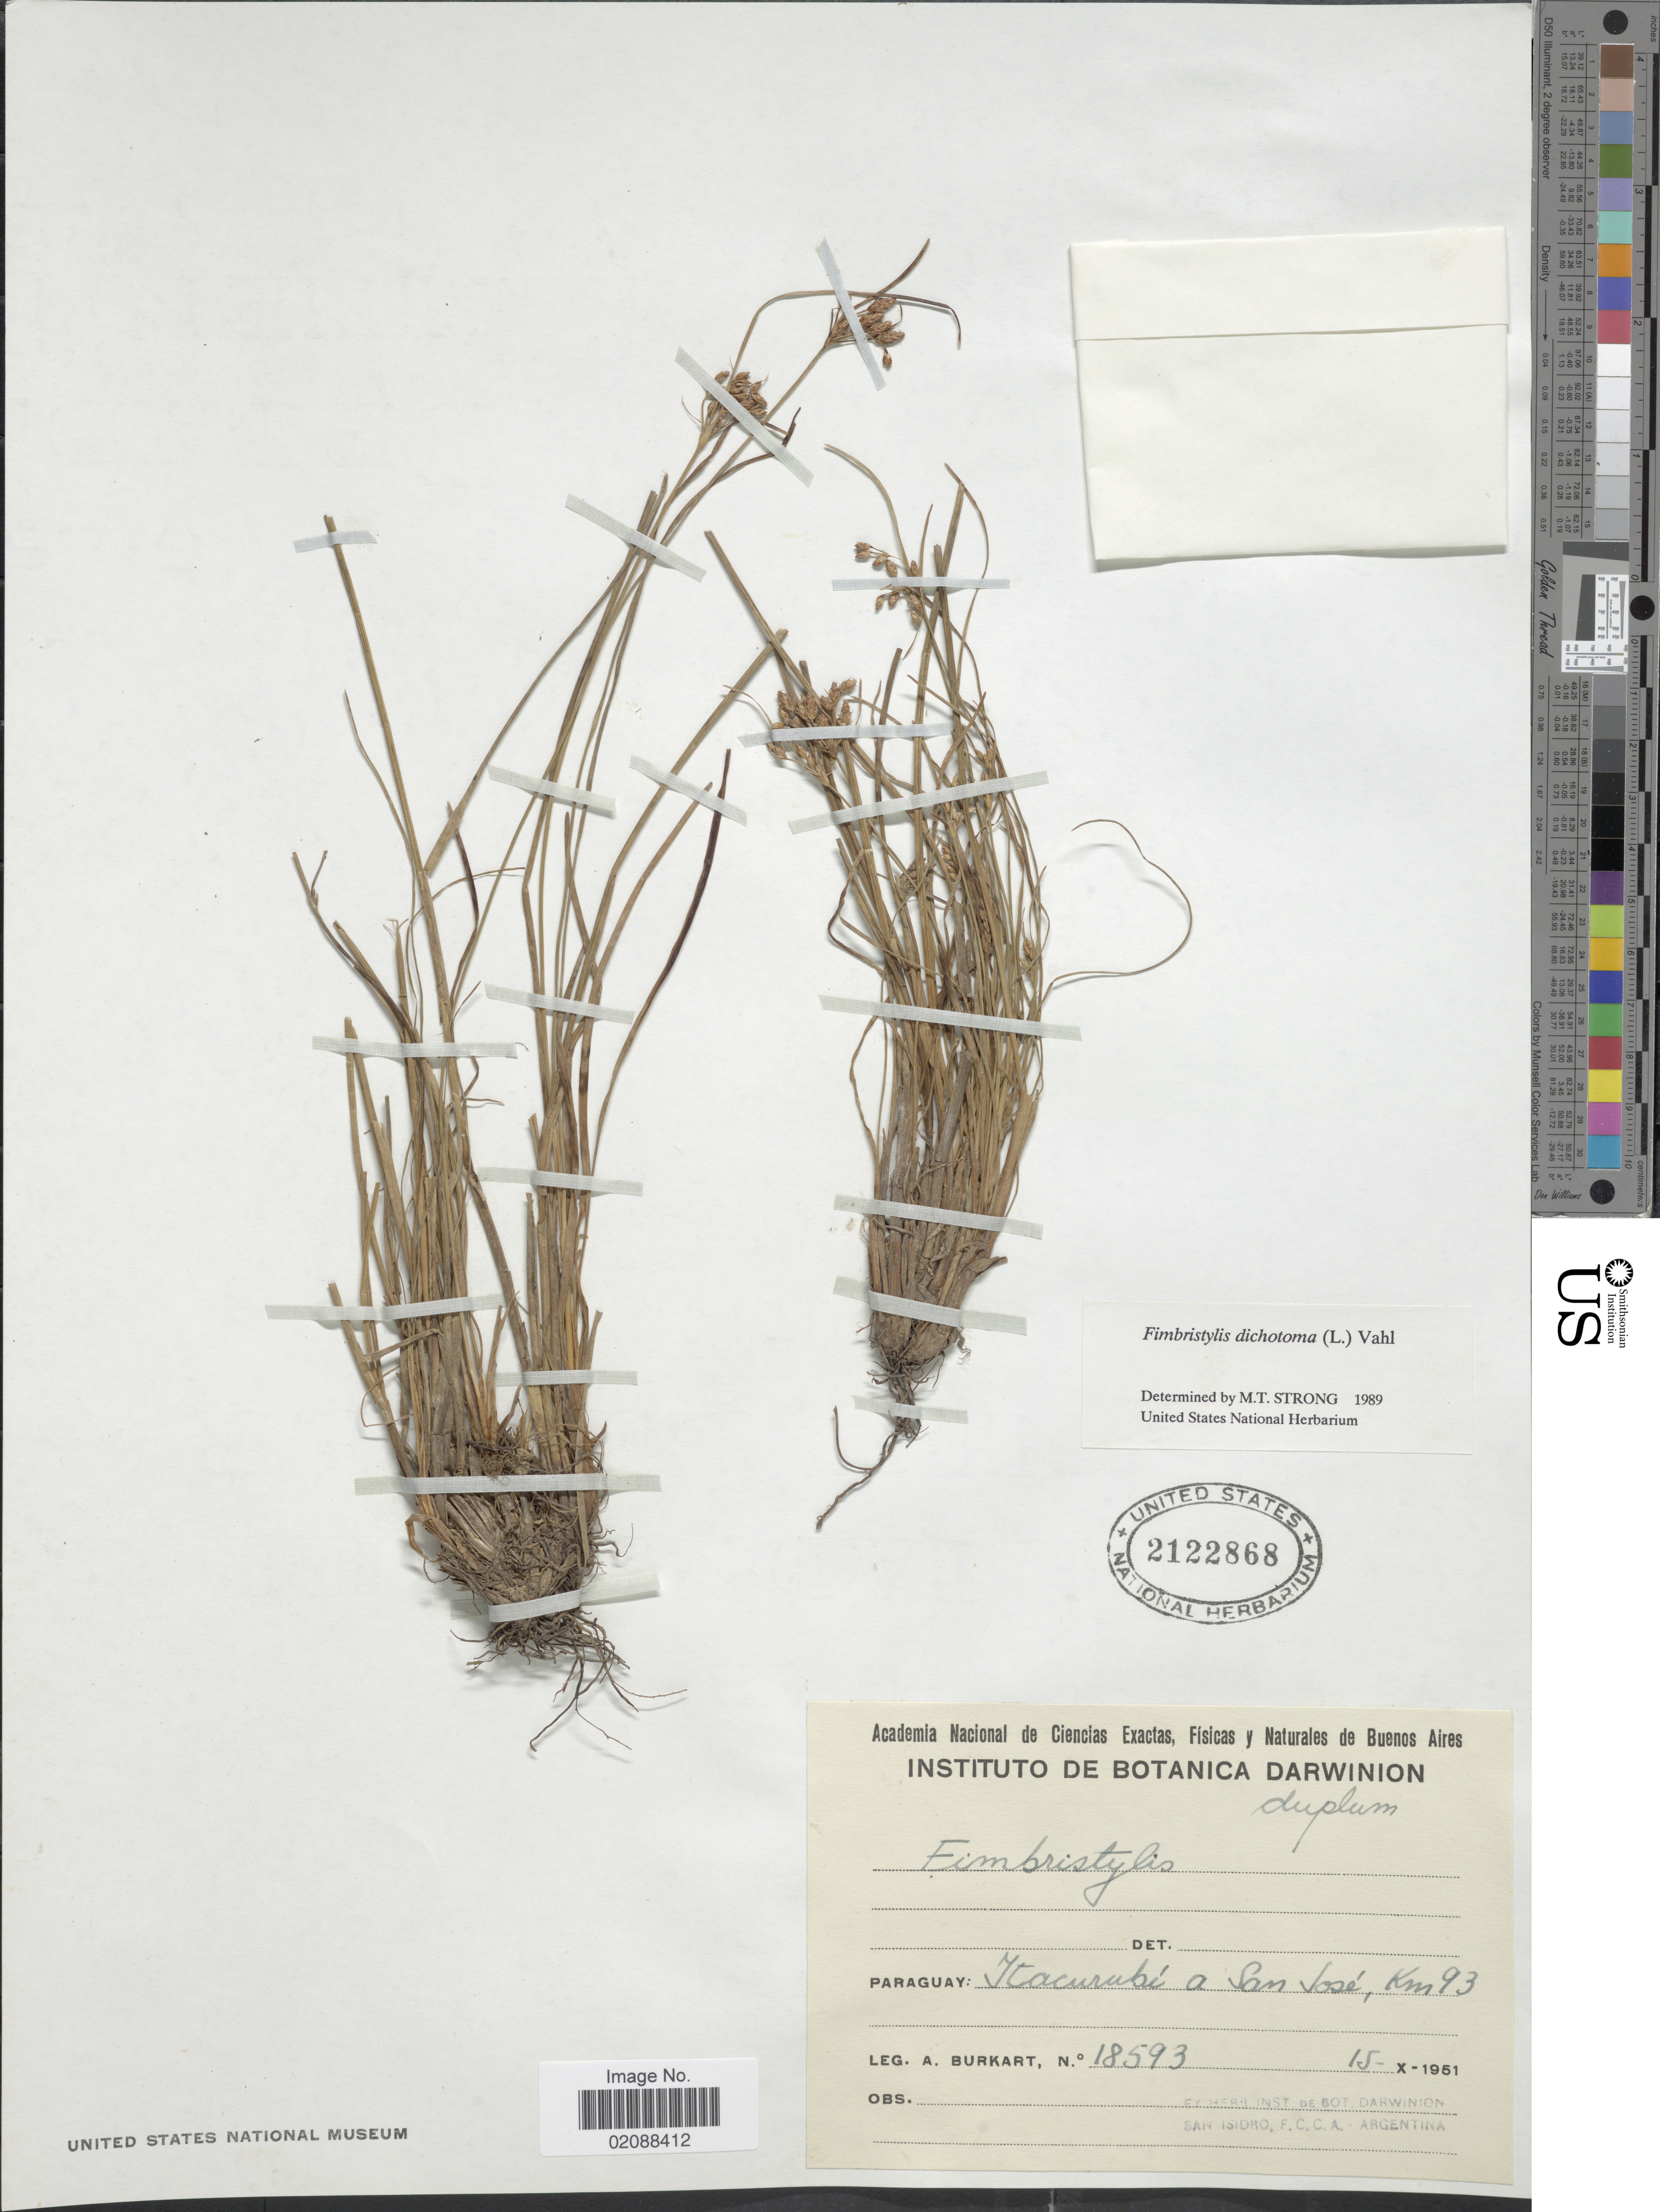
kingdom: Plantae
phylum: Tracheophyta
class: Liliopsida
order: Poales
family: Cyperaceae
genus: Fimbristylis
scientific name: Fimbristylis dichotoma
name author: (L.) Vahl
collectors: A. E. Burkart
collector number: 18593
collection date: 1951-10-15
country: Paraguay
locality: Itacurubi a San Jose, Km 93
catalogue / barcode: US 2122868